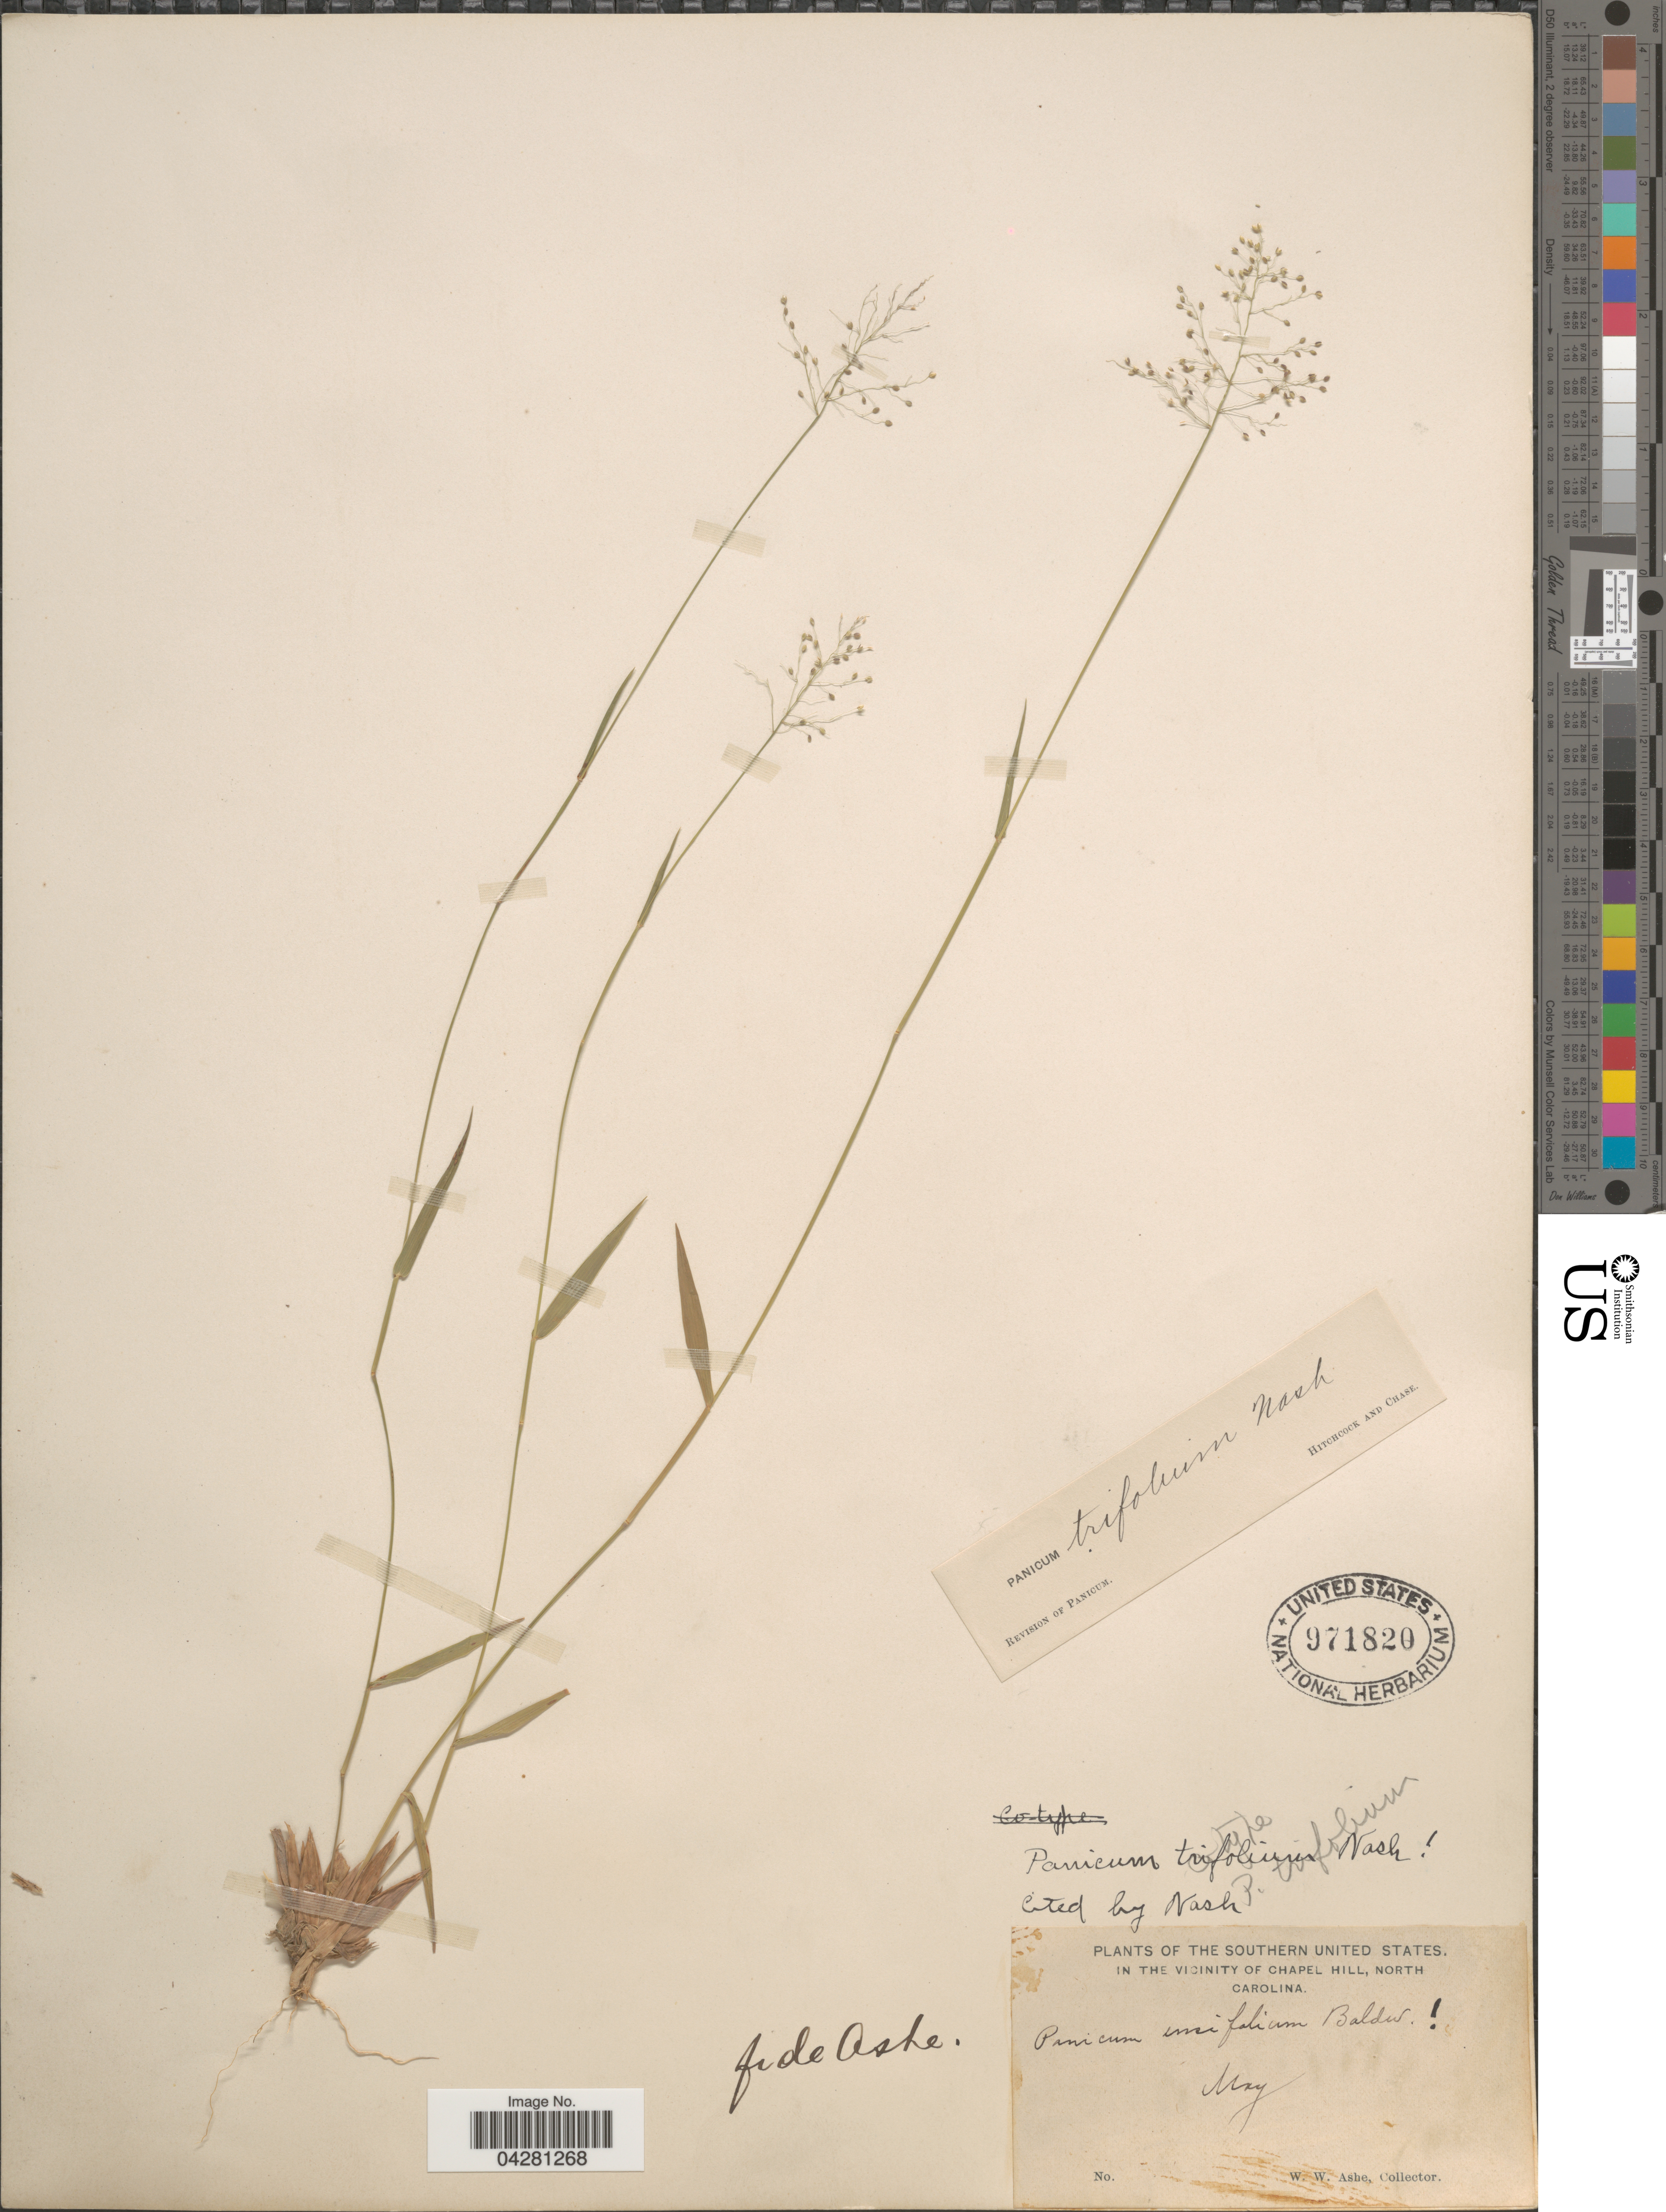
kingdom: Plantae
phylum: Tracheophyta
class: Liliopsida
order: Poales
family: Poaceae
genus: Dichanthelium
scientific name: Dichanthelium dichotomum var. unciphyllum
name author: (Trin.) Davidse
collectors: W. W. Ashe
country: United States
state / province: North Carolina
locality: The Southern United States. In the vicinity of Chapel Hill.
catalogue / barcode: US 971820